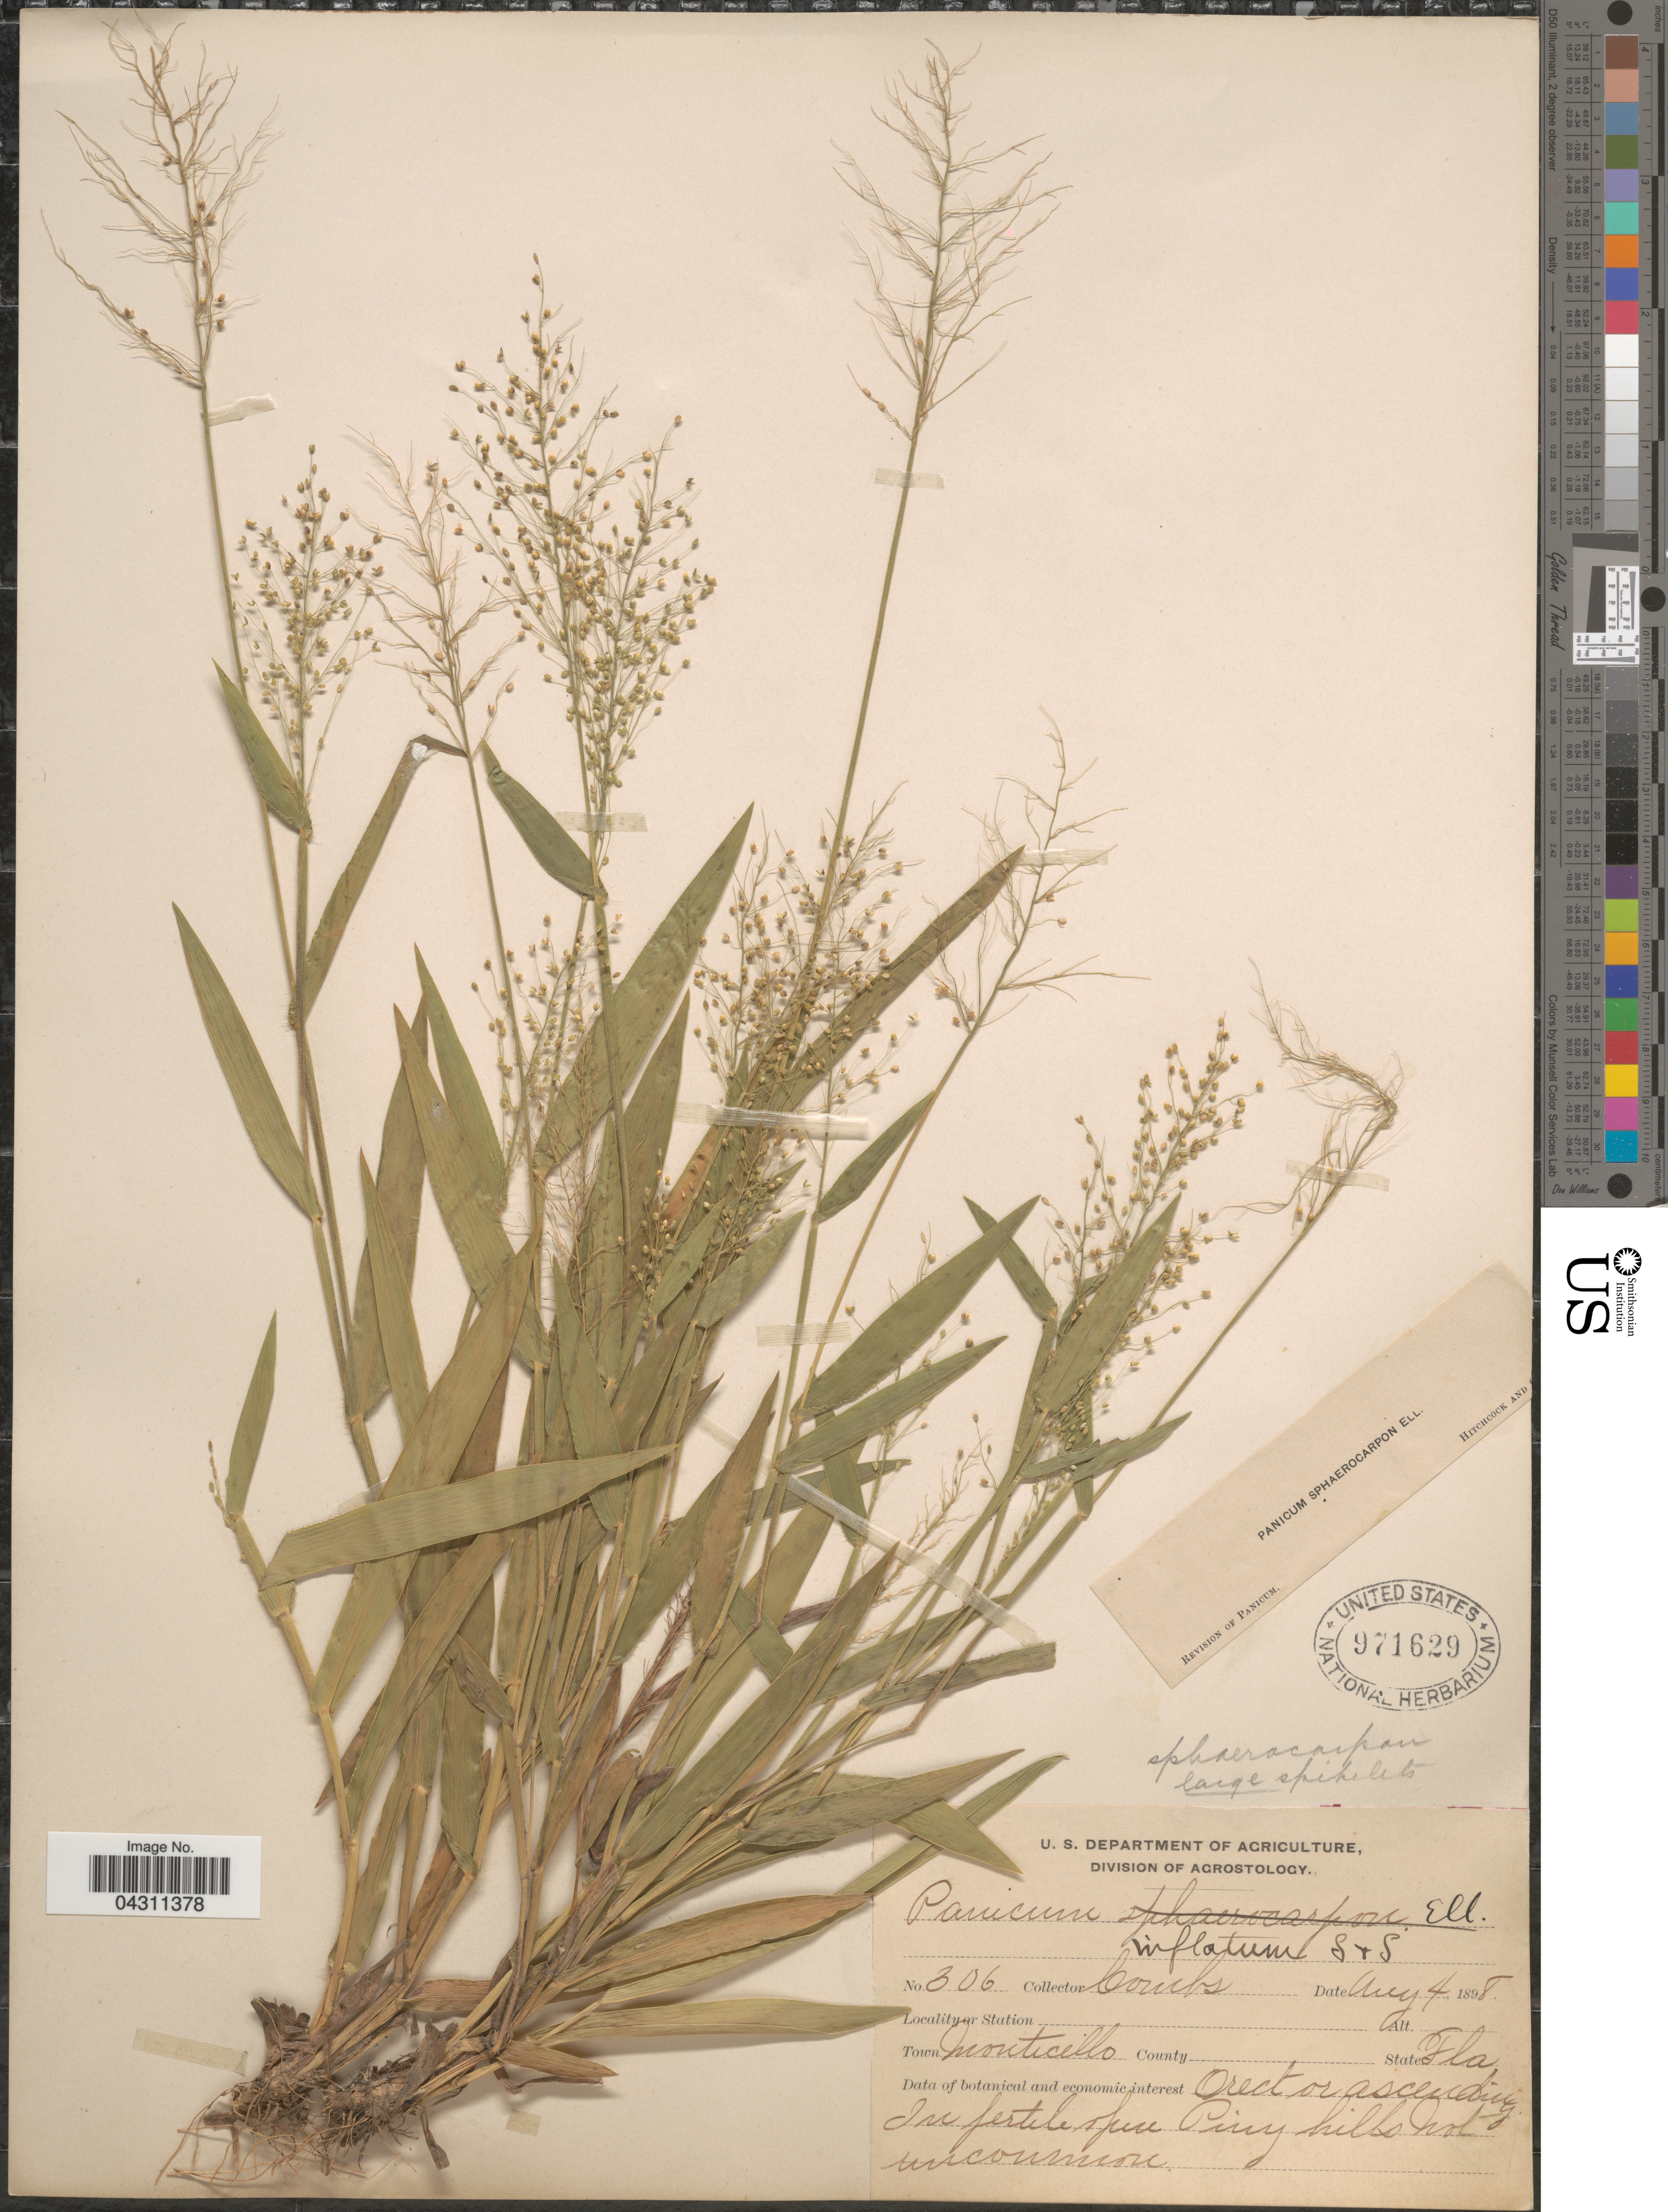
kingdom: Plantae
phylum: Tracheophyta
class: Liliopsida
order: Poales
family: Poaceae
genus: Dichanthelium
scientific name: Dichanthelium sphaerocarpon var. sphaerocarpon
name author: (Elliott) Gould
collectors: -. Combs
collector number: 306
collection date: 1898-08-04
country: United States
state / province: Florida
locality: Town Monticello.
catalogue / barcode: US 971629